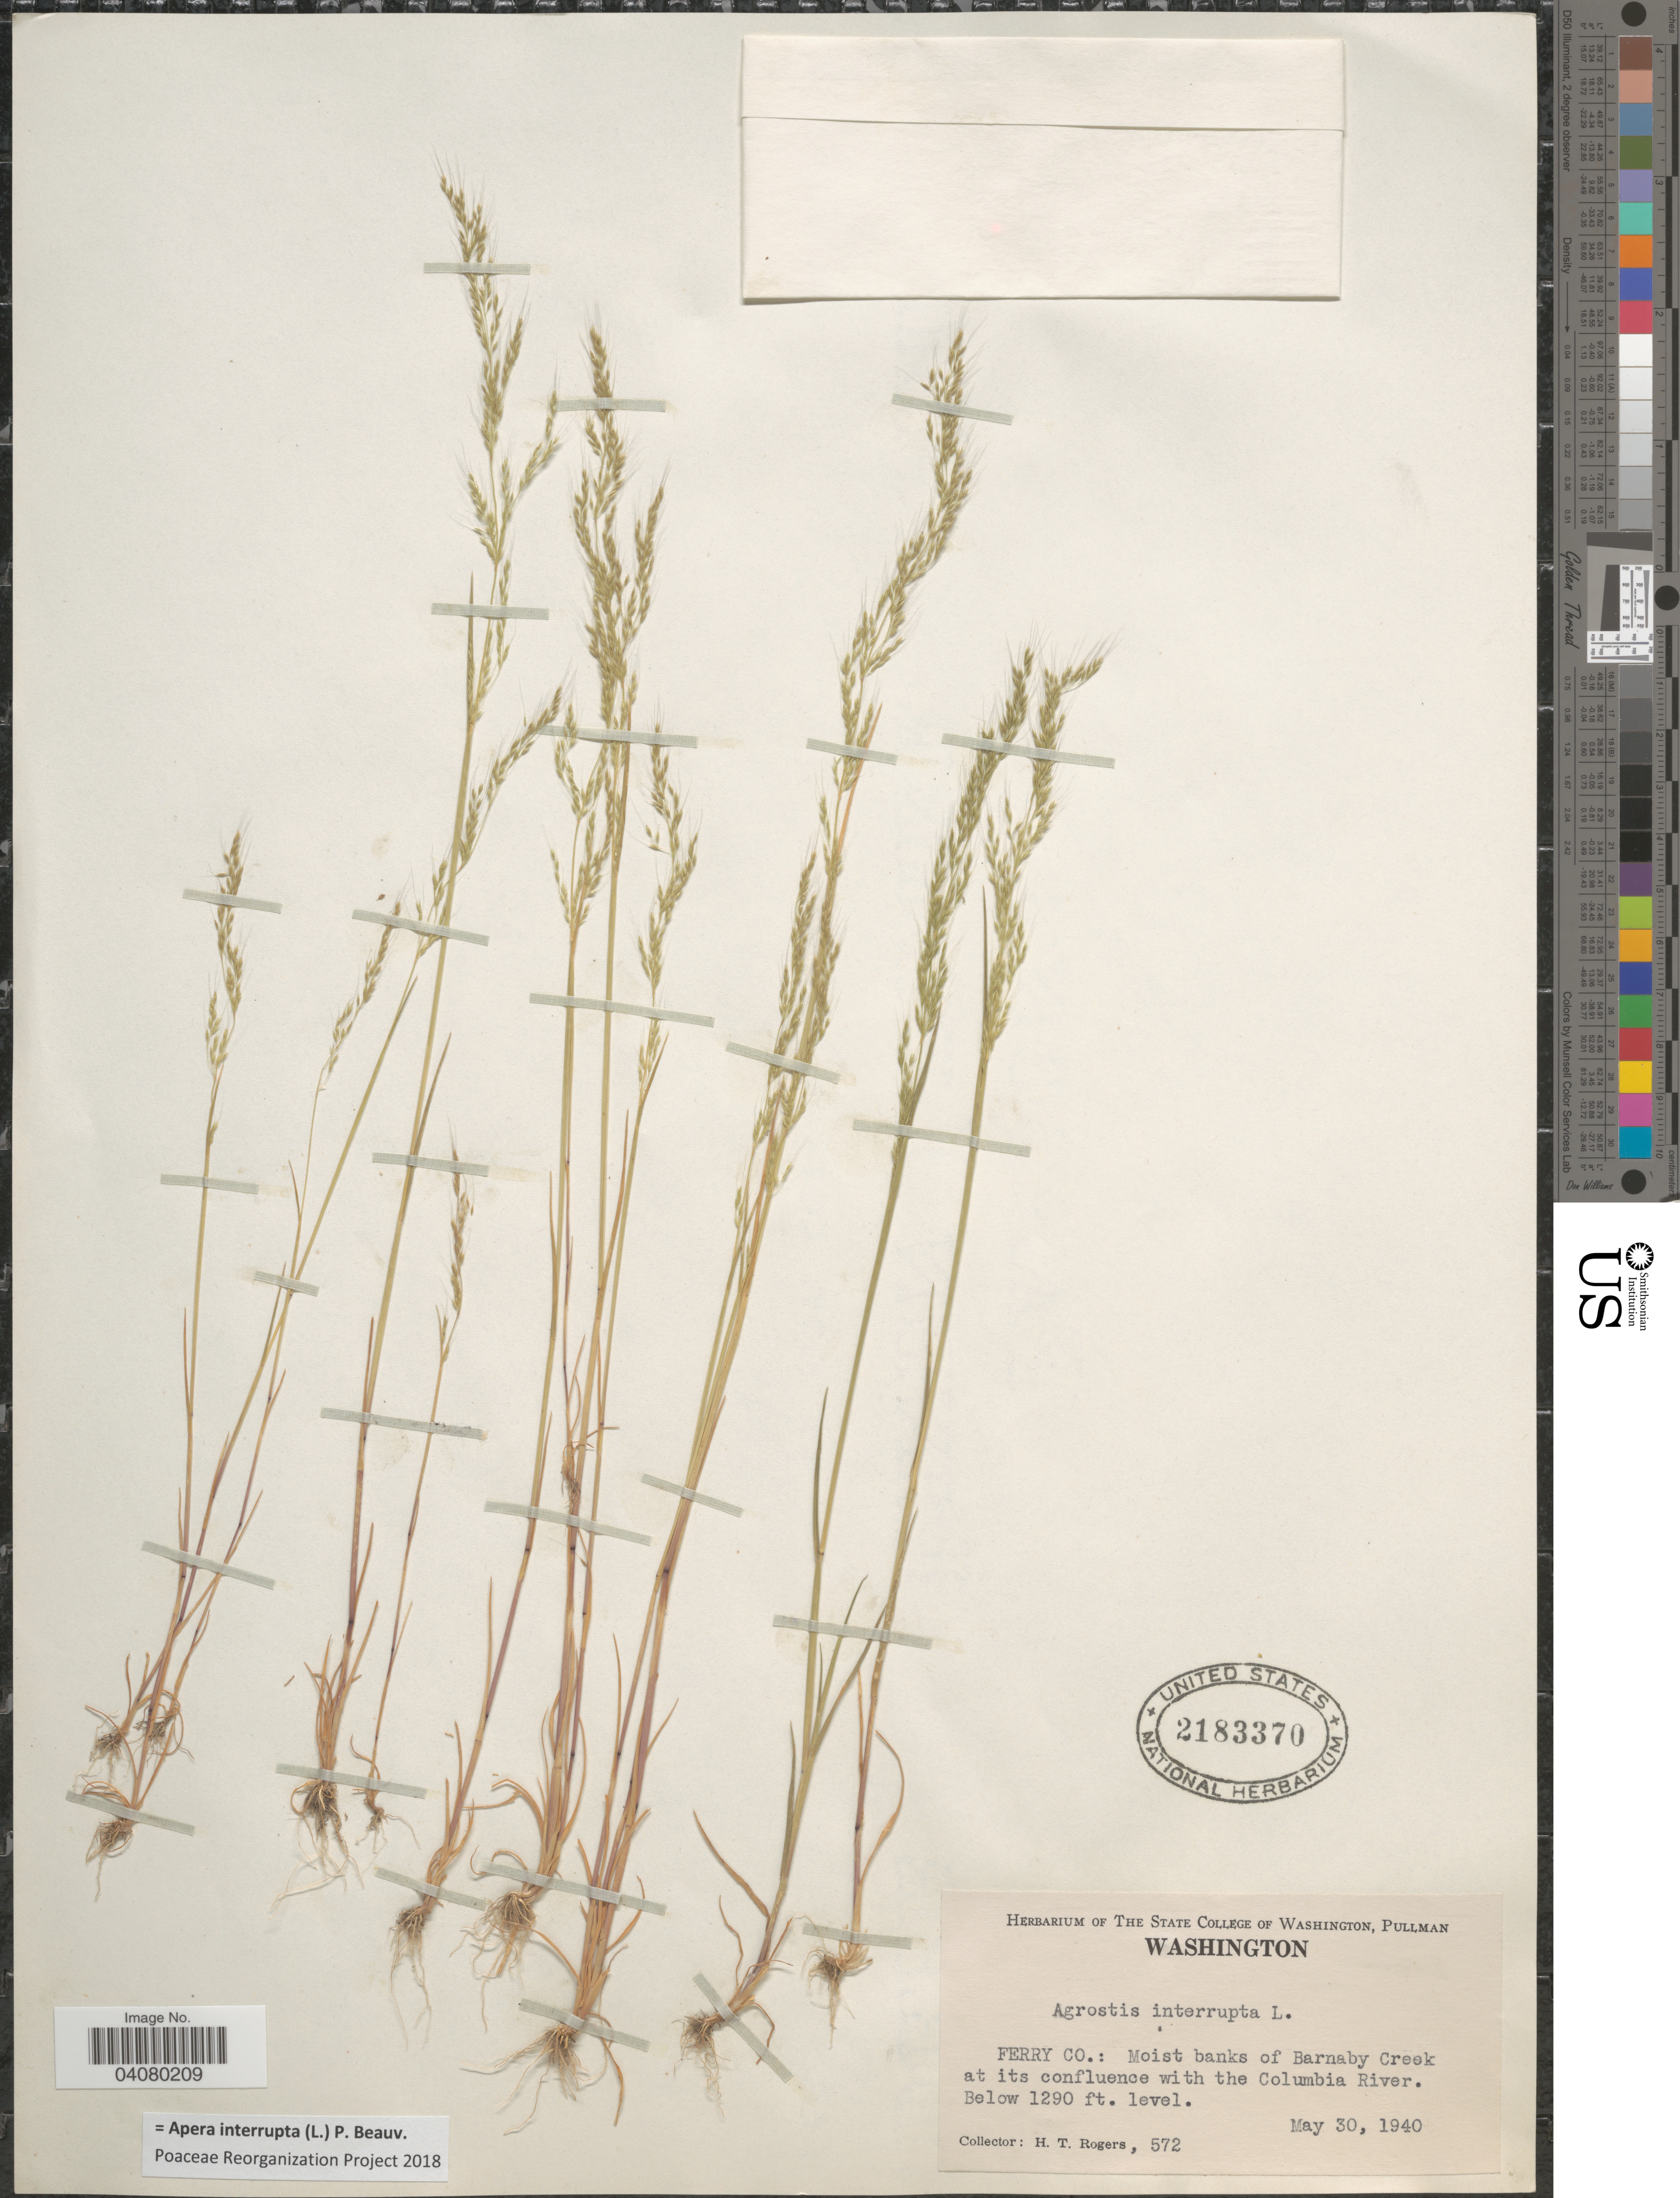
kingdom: Plantae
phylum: Tracheophyta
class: Liliopsida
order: Poales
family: Poaceae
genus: Apera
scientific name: Apera interrupta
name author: (L.) P. Beauv.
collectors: H. Rogers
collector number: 572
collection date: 1940-05-30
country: United States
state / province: Washington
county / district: Ferry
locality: Ferry Co.: Moist bank of Barnaby Creek at its confluence with the Columbia River.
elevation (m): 393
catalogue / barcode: US 2183370